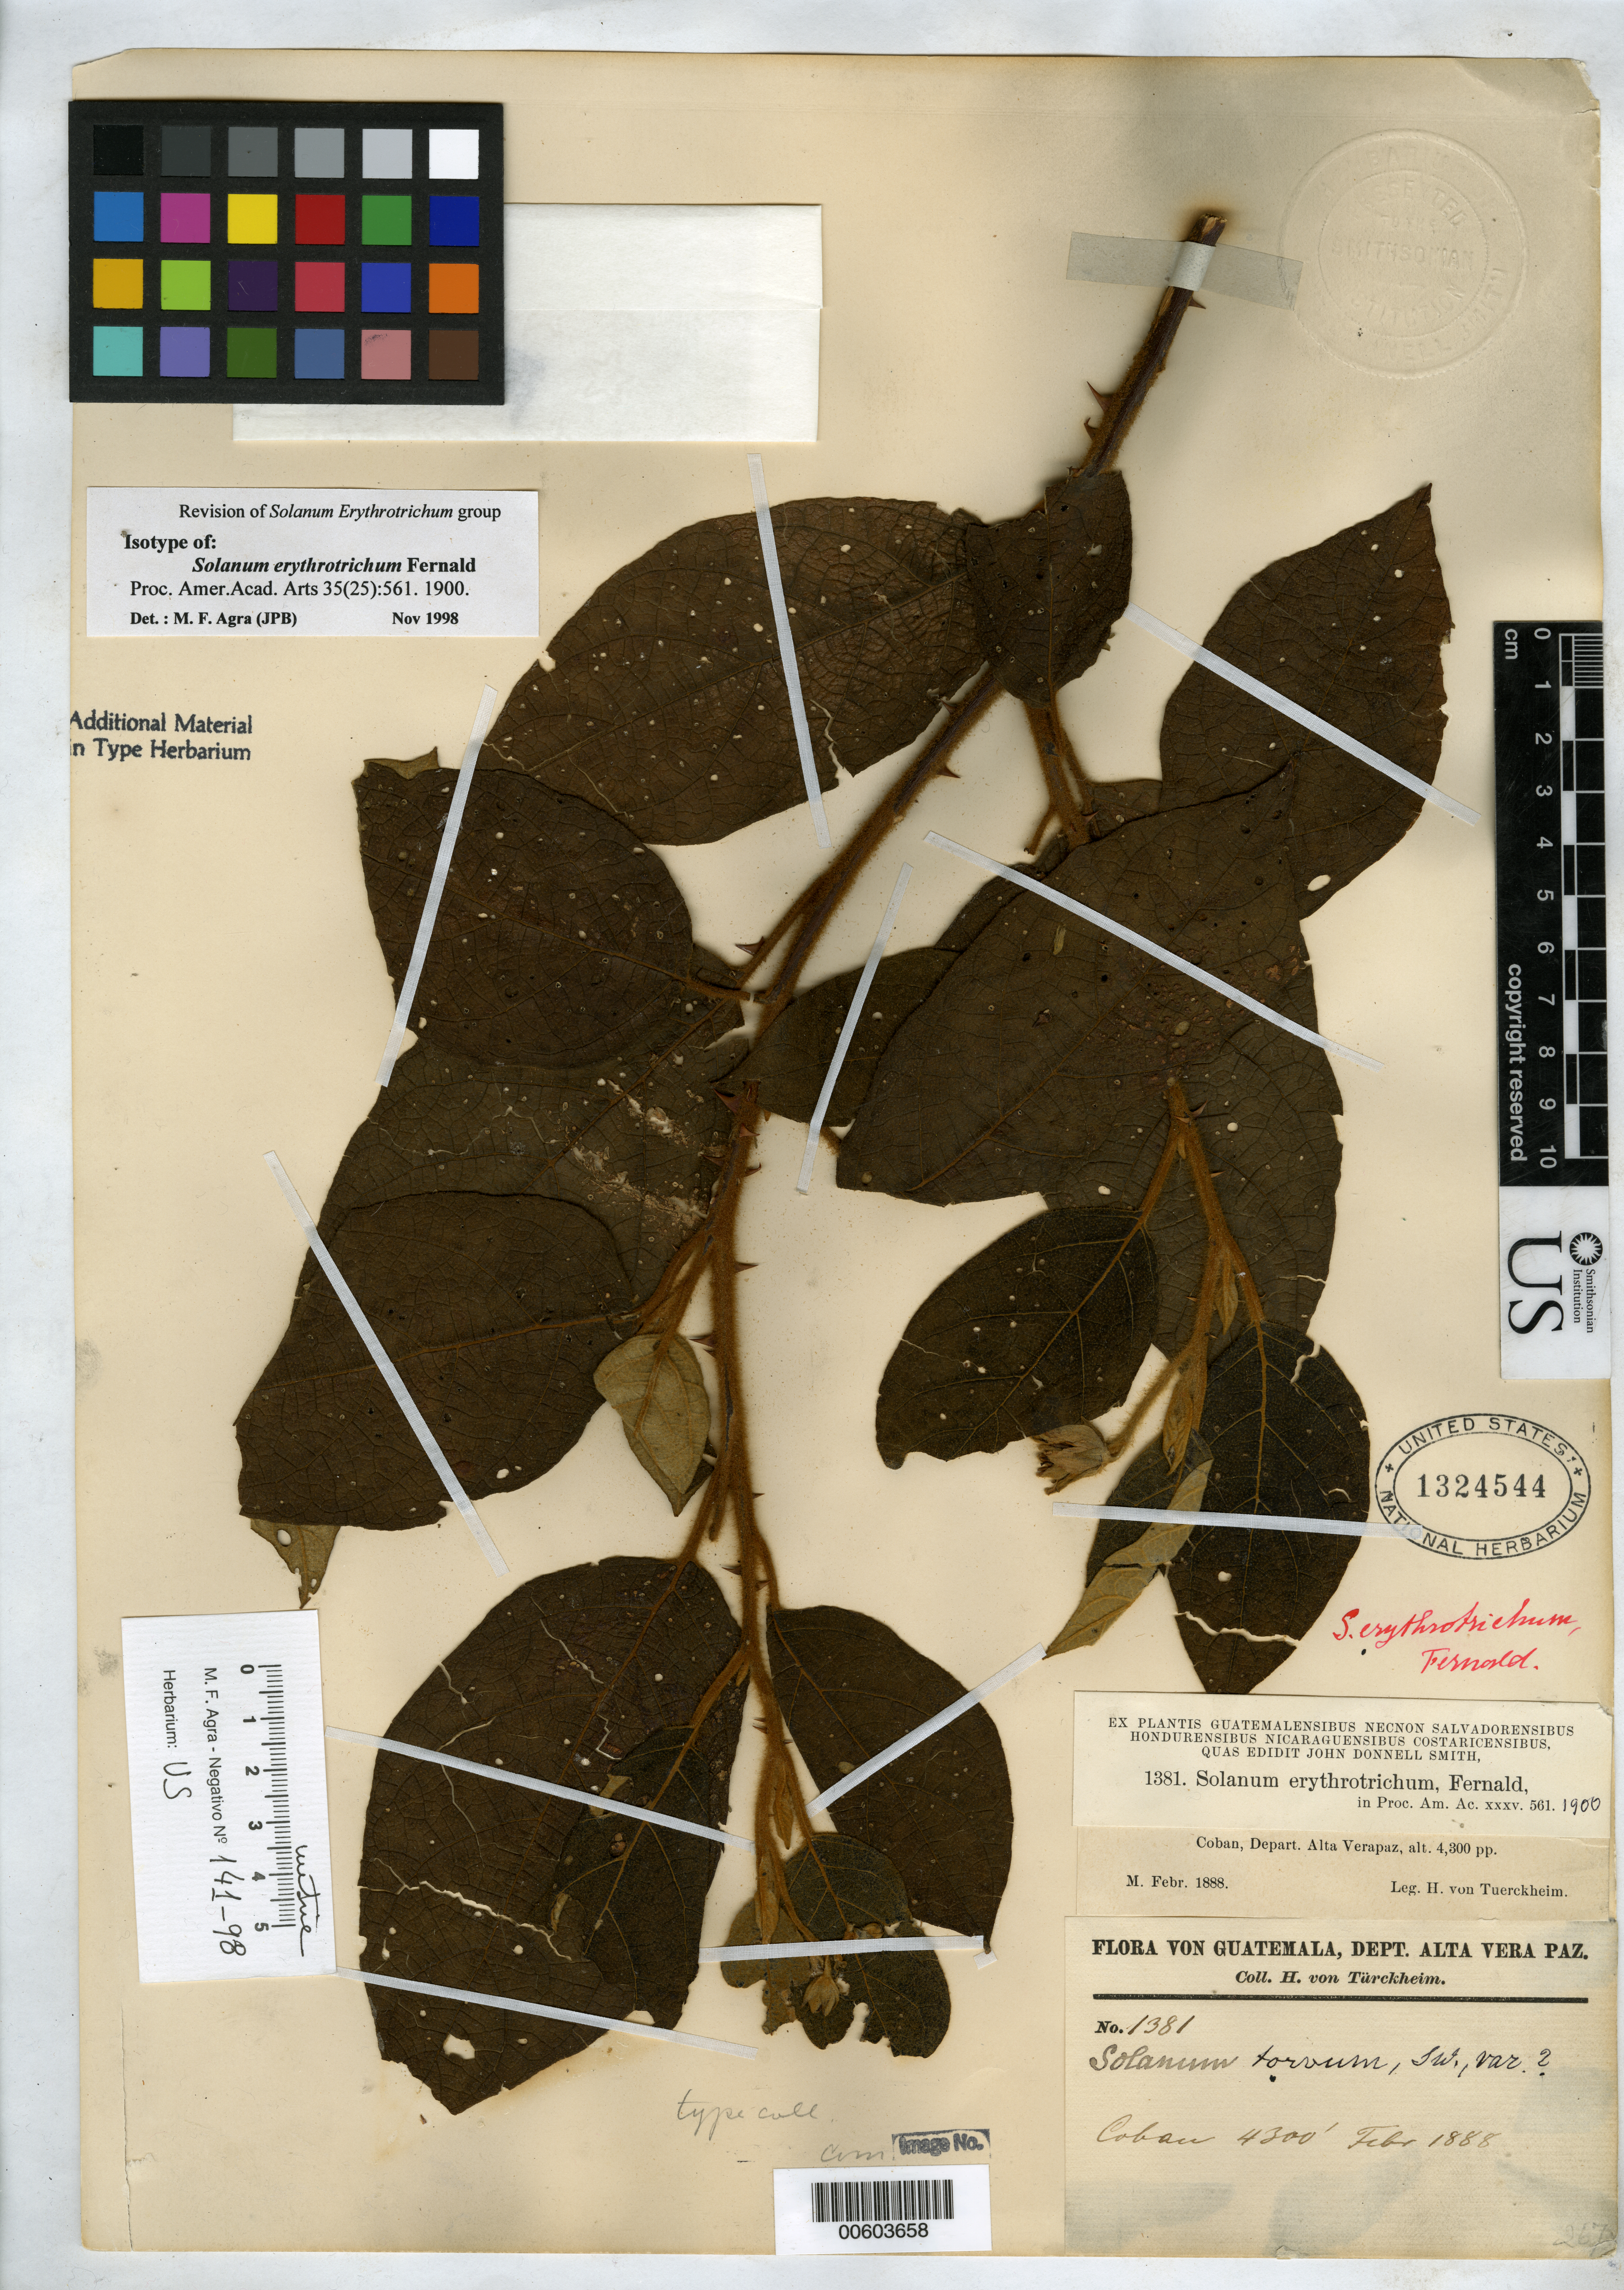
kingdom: Plantae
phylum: Tracheophyta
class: Magnoliopsida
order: Solanales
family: Solanaceae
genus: Solanum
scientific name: Solanum erythrotrichum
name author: Fernald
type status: Isotype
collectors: H. von Türckheim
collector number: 1381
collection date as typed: Feb 1888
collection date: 1888-02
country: Guatemala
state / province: Alta Verapaz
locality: Coban.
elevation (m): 1311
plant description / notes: Specimen ex John Donnell Smith herbarium.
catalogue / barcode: US 1324544